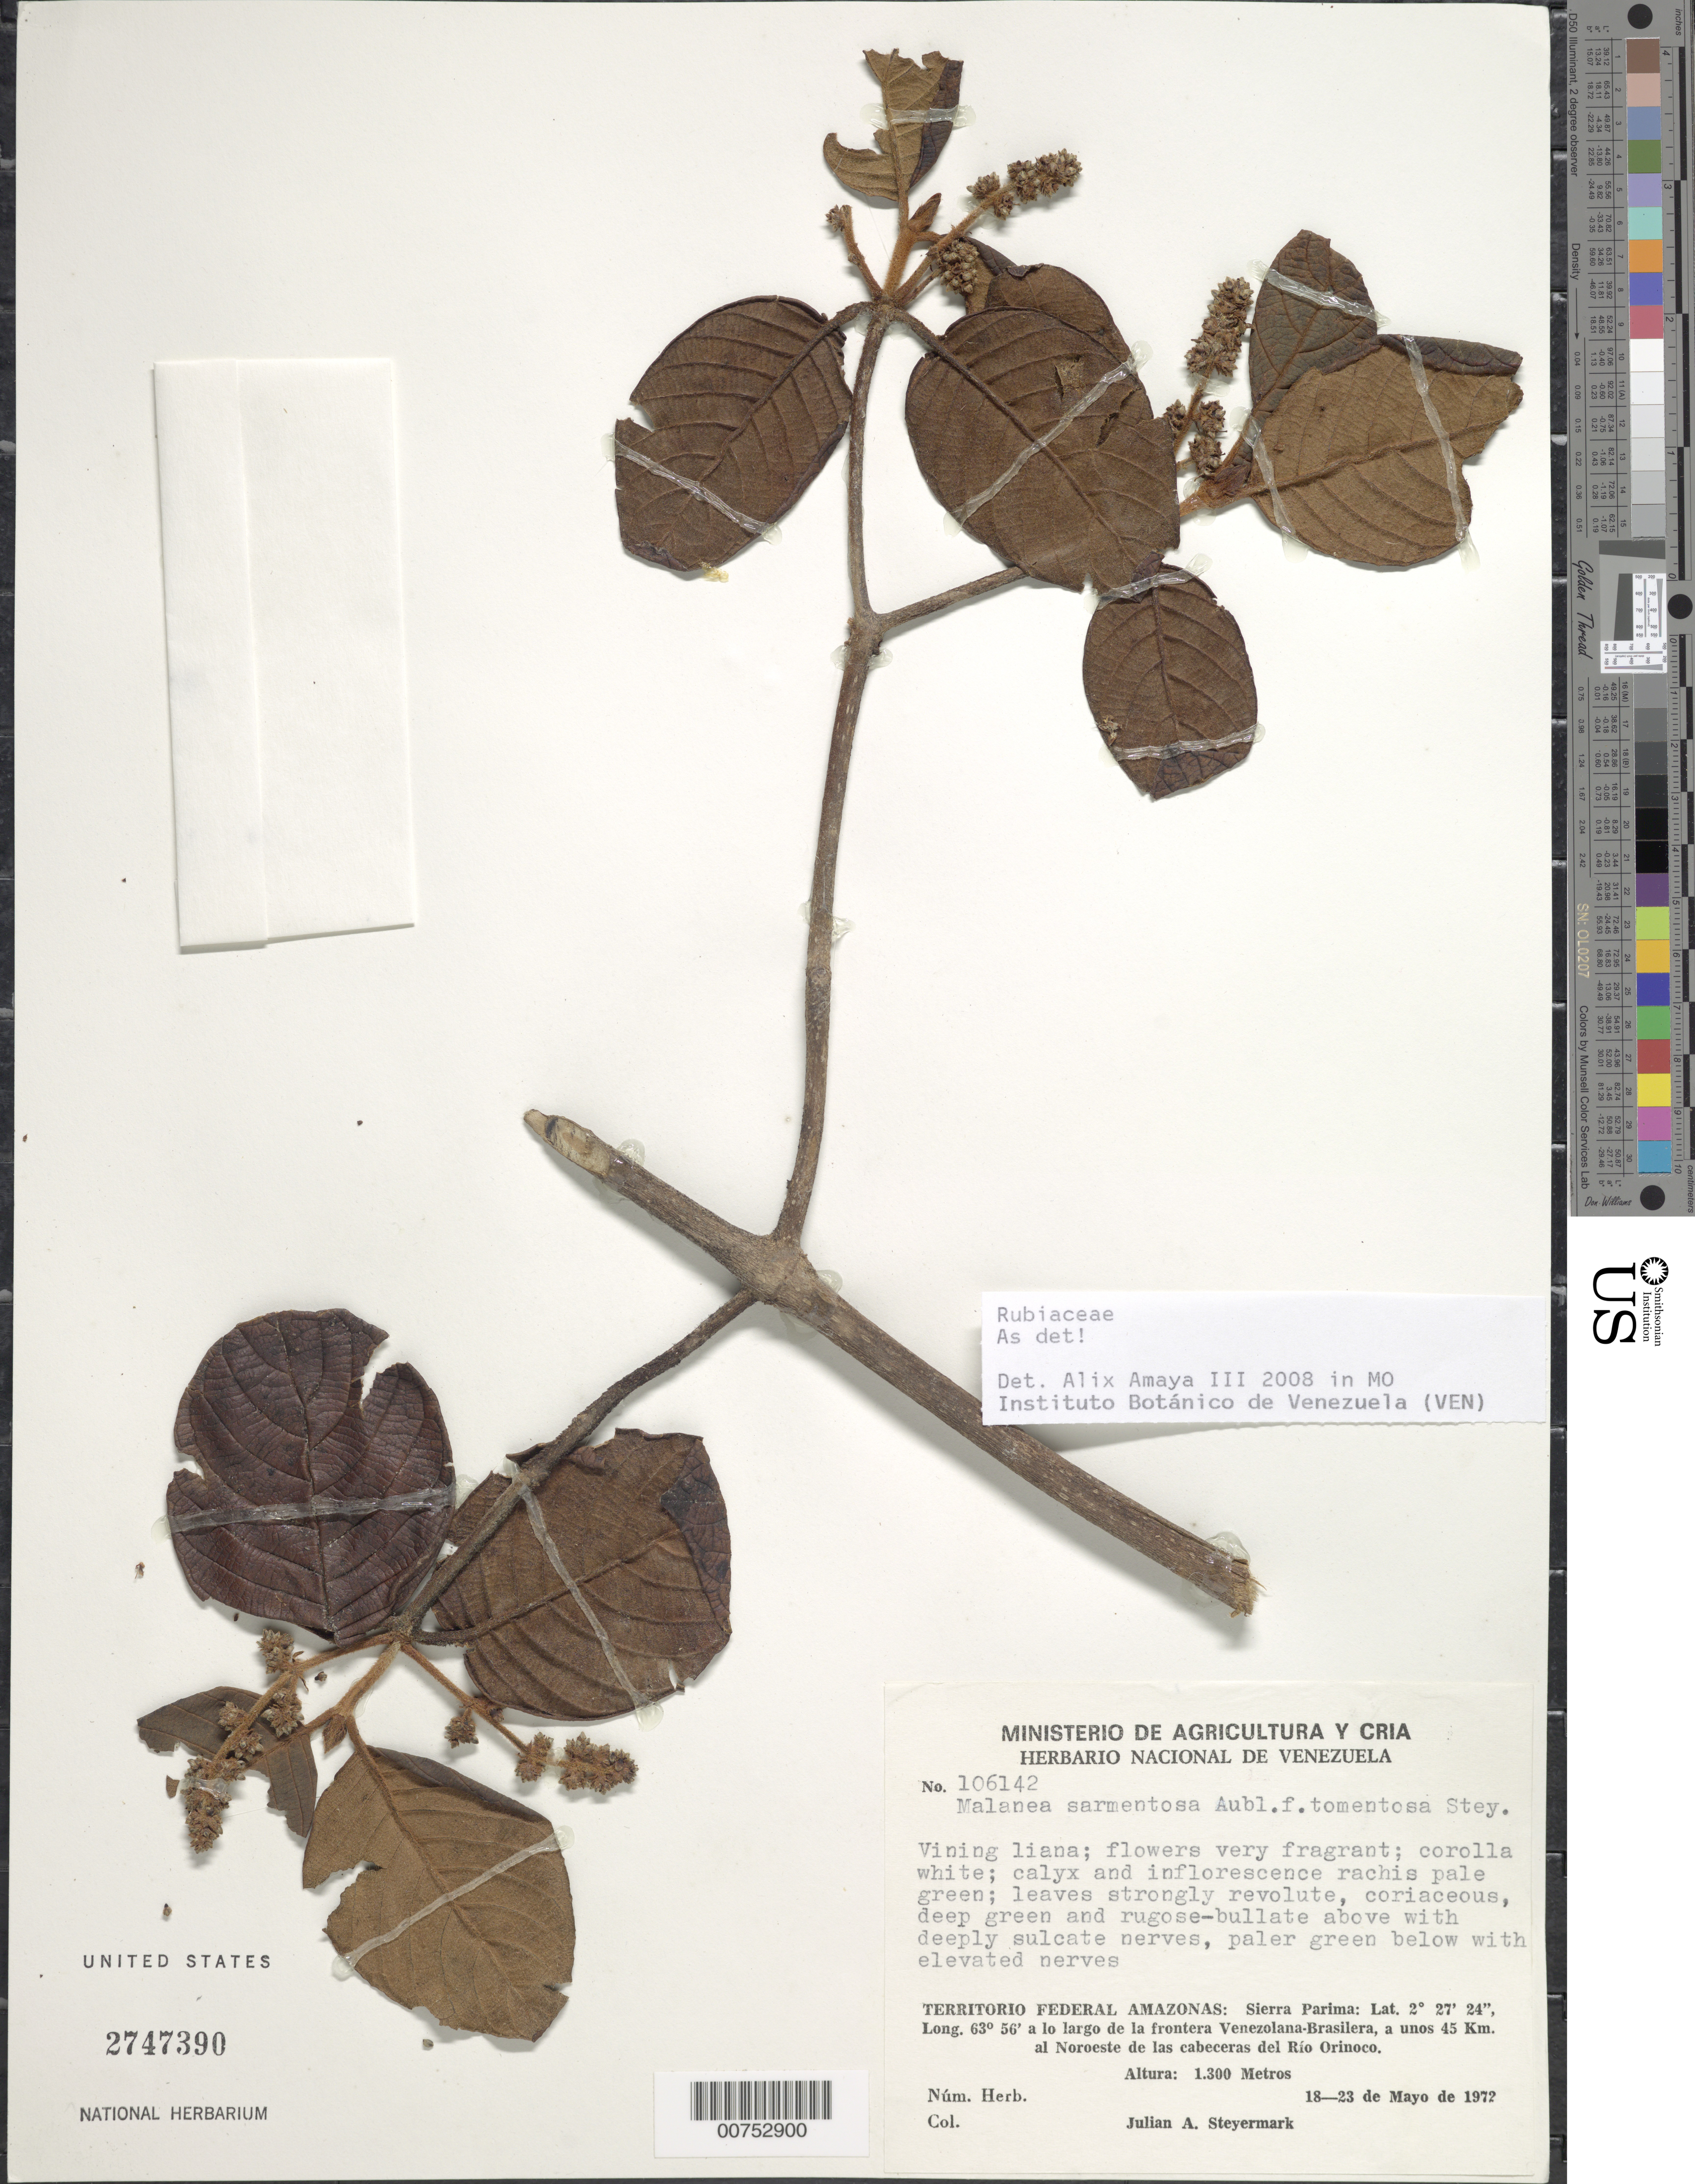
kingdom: Plantae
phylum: Tracheophyta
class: Magnoliopsida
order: Gentianales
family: Rubiaceae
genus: Malanea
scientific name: Malanea sarmentosa f. tomentosa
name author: Steyerm.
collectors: J. Steyermark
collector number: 106142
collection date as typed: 18-May-72 to 23-May-72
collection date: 1972-05-18/1972-05-23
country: Venezuela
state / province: Amazonas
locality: Sierra Parima, la frontera Venezolana-Brasilera, a unos 45 km al noroeste de las cabeceras del Río Orinoco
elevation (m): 1300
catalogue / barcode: US 2747390